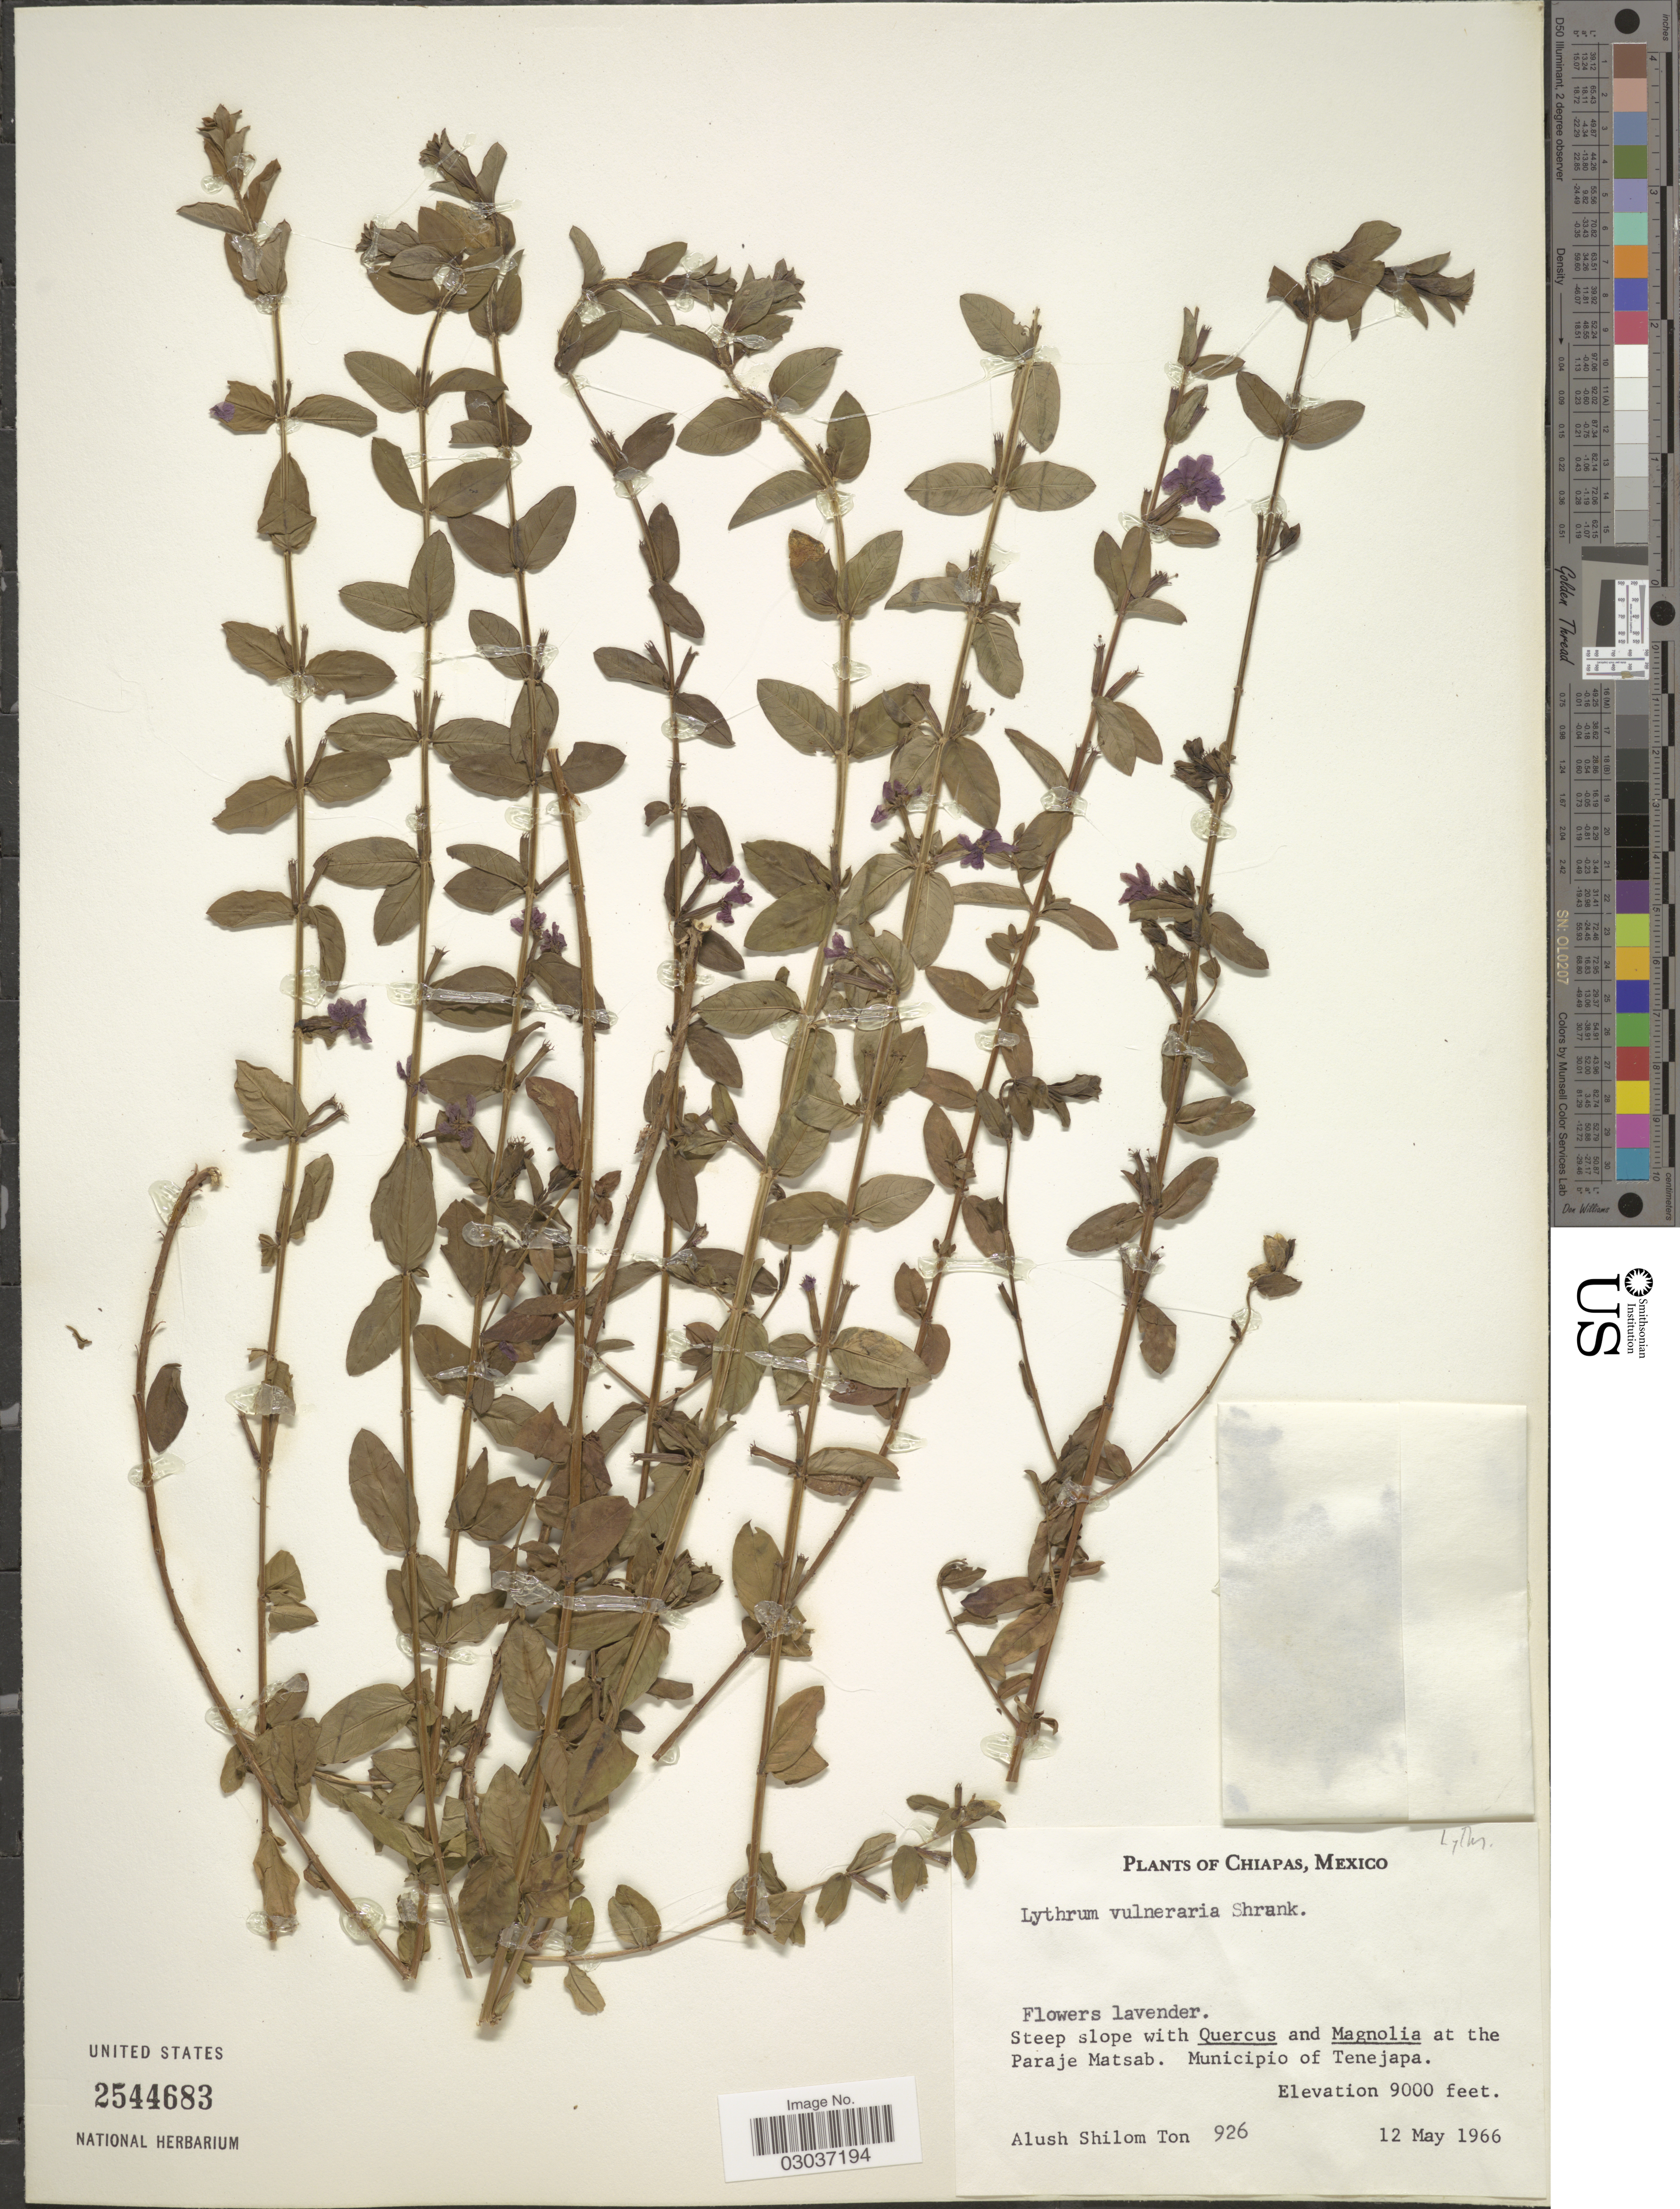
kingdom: Plantae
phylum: Tracheophyta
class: Magnoliopsida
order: Myrtales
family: Lythraceae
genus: Lythrum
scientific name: Lythrum vulneraria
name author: Aiton ex Schrank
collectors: A. S. Ton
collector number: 926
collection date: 1966-05-12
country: Mexico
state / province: Chiapas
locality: Steep slope with Quercus and Magnolia at the Paraje Matsab. Municipio of Tenejapa.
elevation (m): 2743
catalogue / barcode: US 2544683